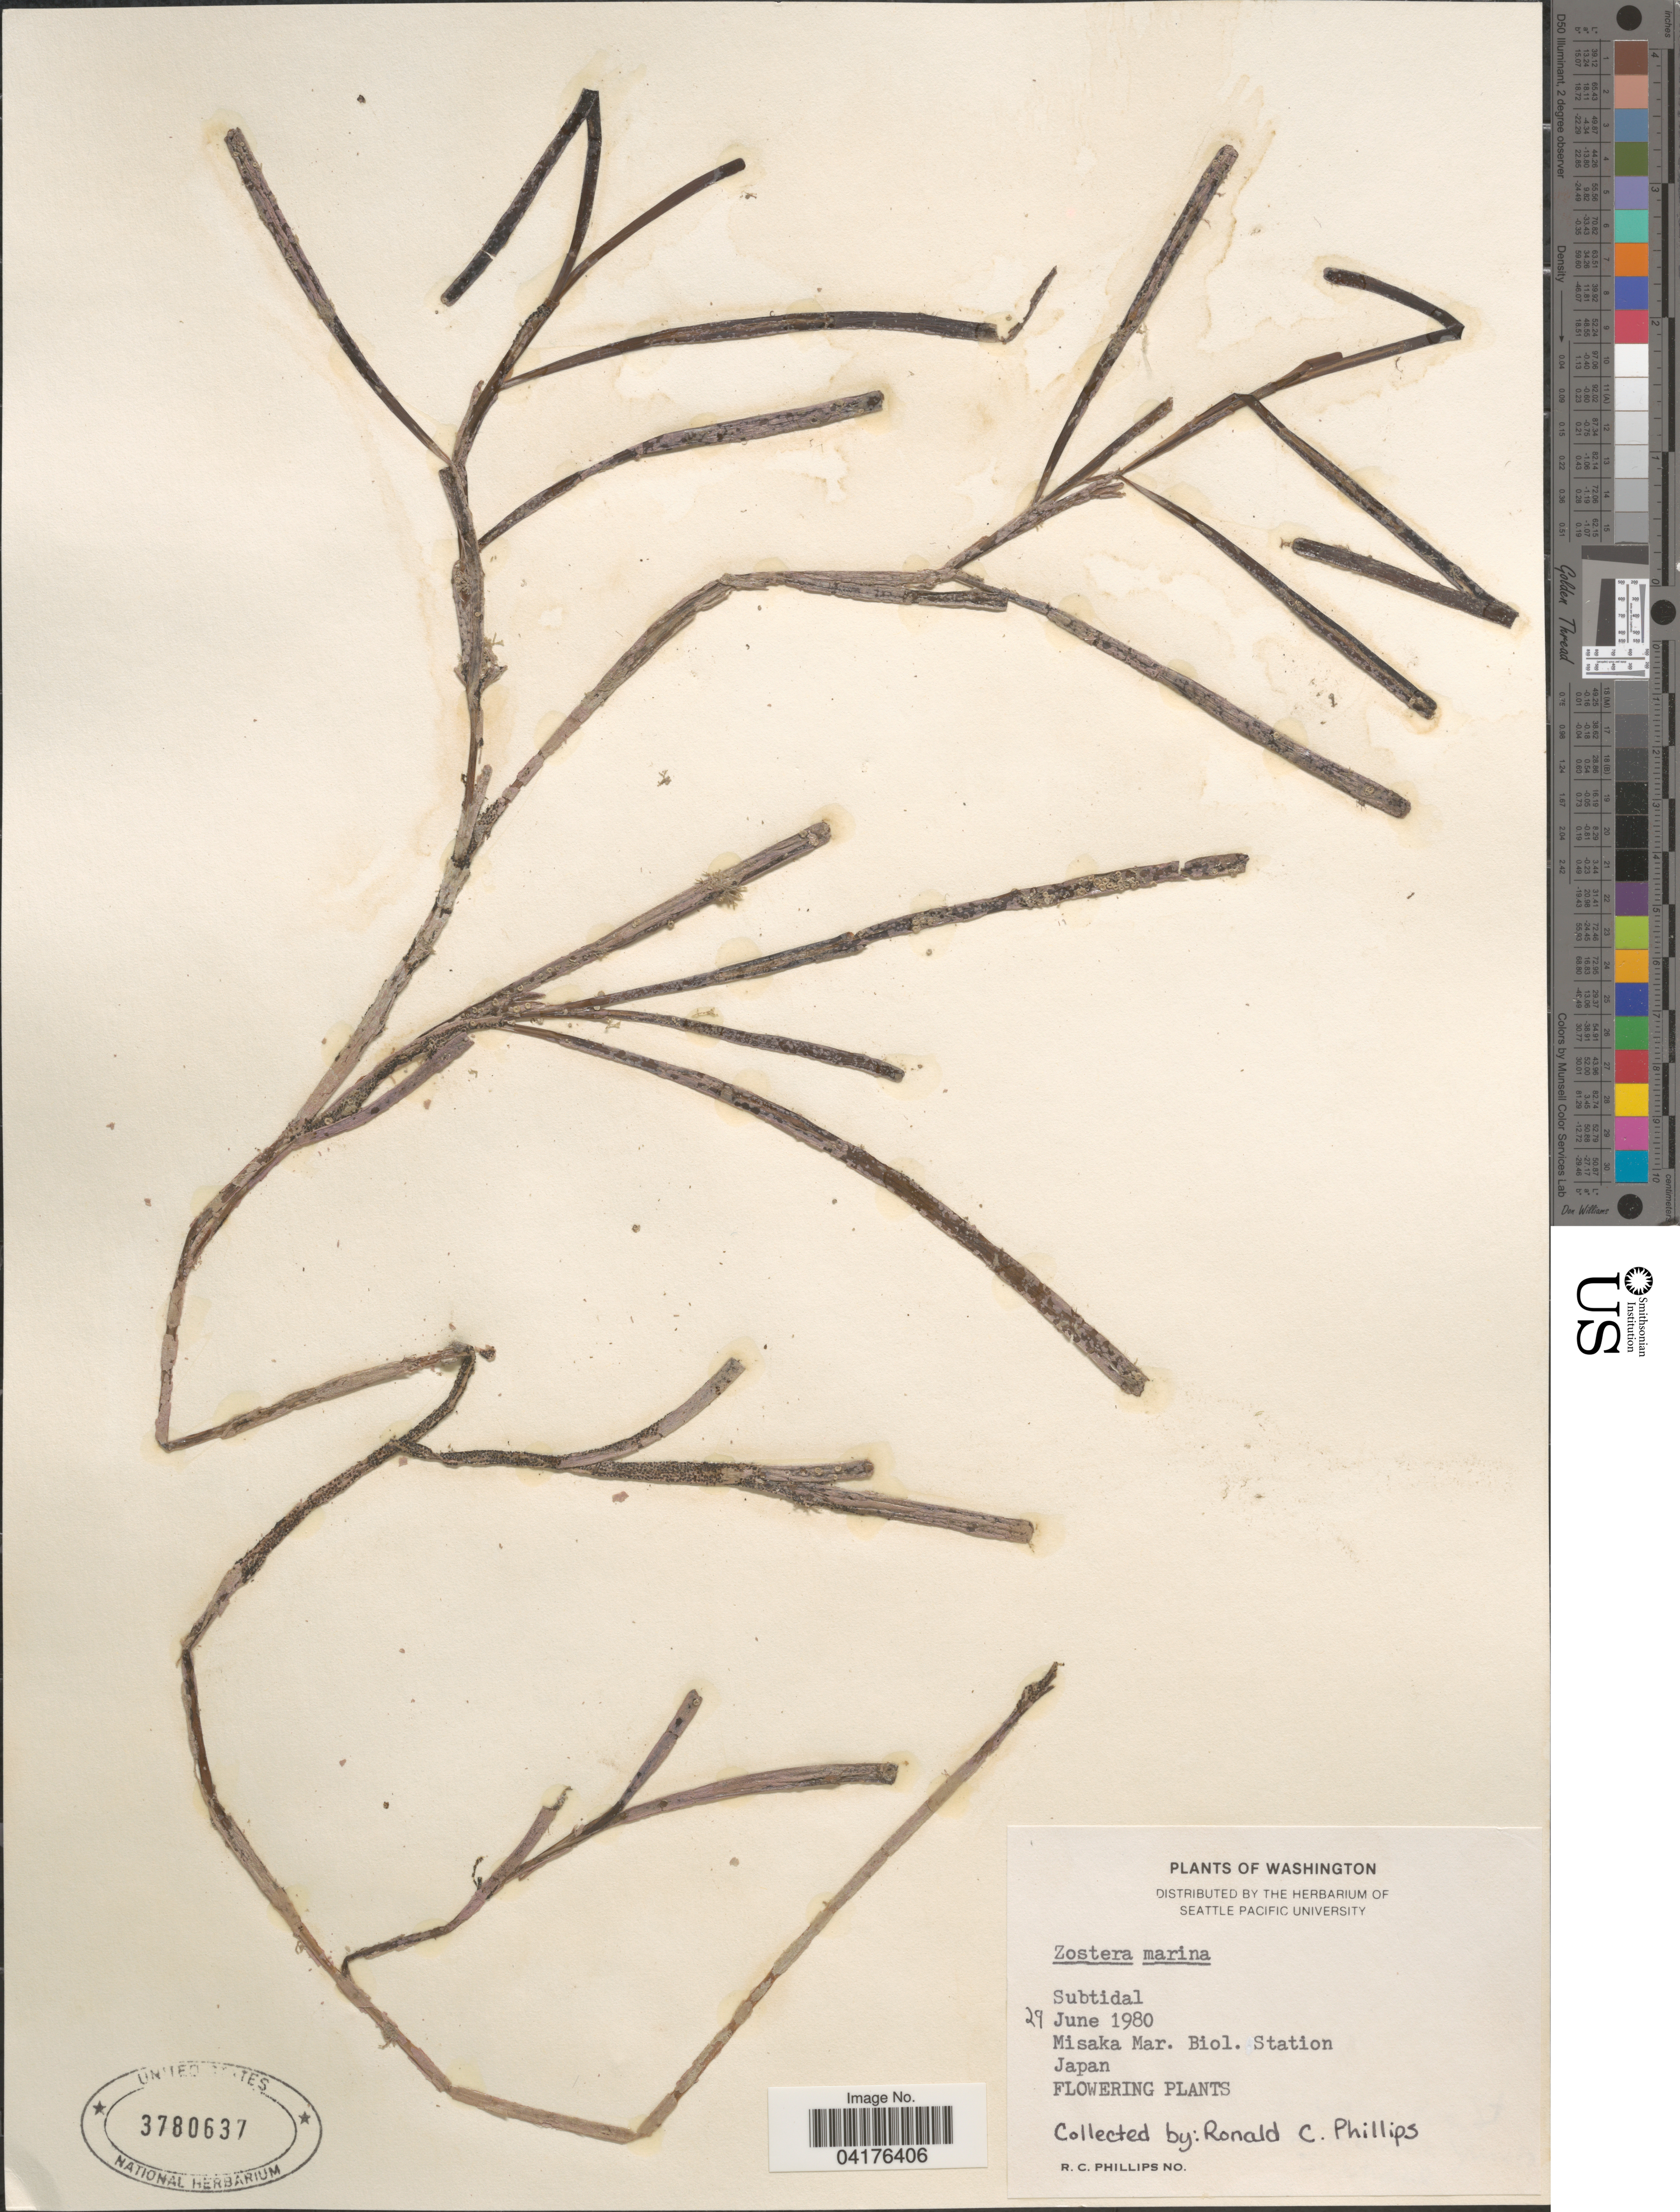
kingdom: Plantae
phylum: Tracheophyta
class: Liliopsida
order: Alismatales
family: Zosteraceae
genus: Zostera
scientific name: Zostera marina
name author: L.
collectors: R. C. Phillips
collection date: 1980-06-29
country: Japan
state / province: Kanagawa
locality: Misaka Mar. Biol. Station.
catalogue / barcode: US 3780637